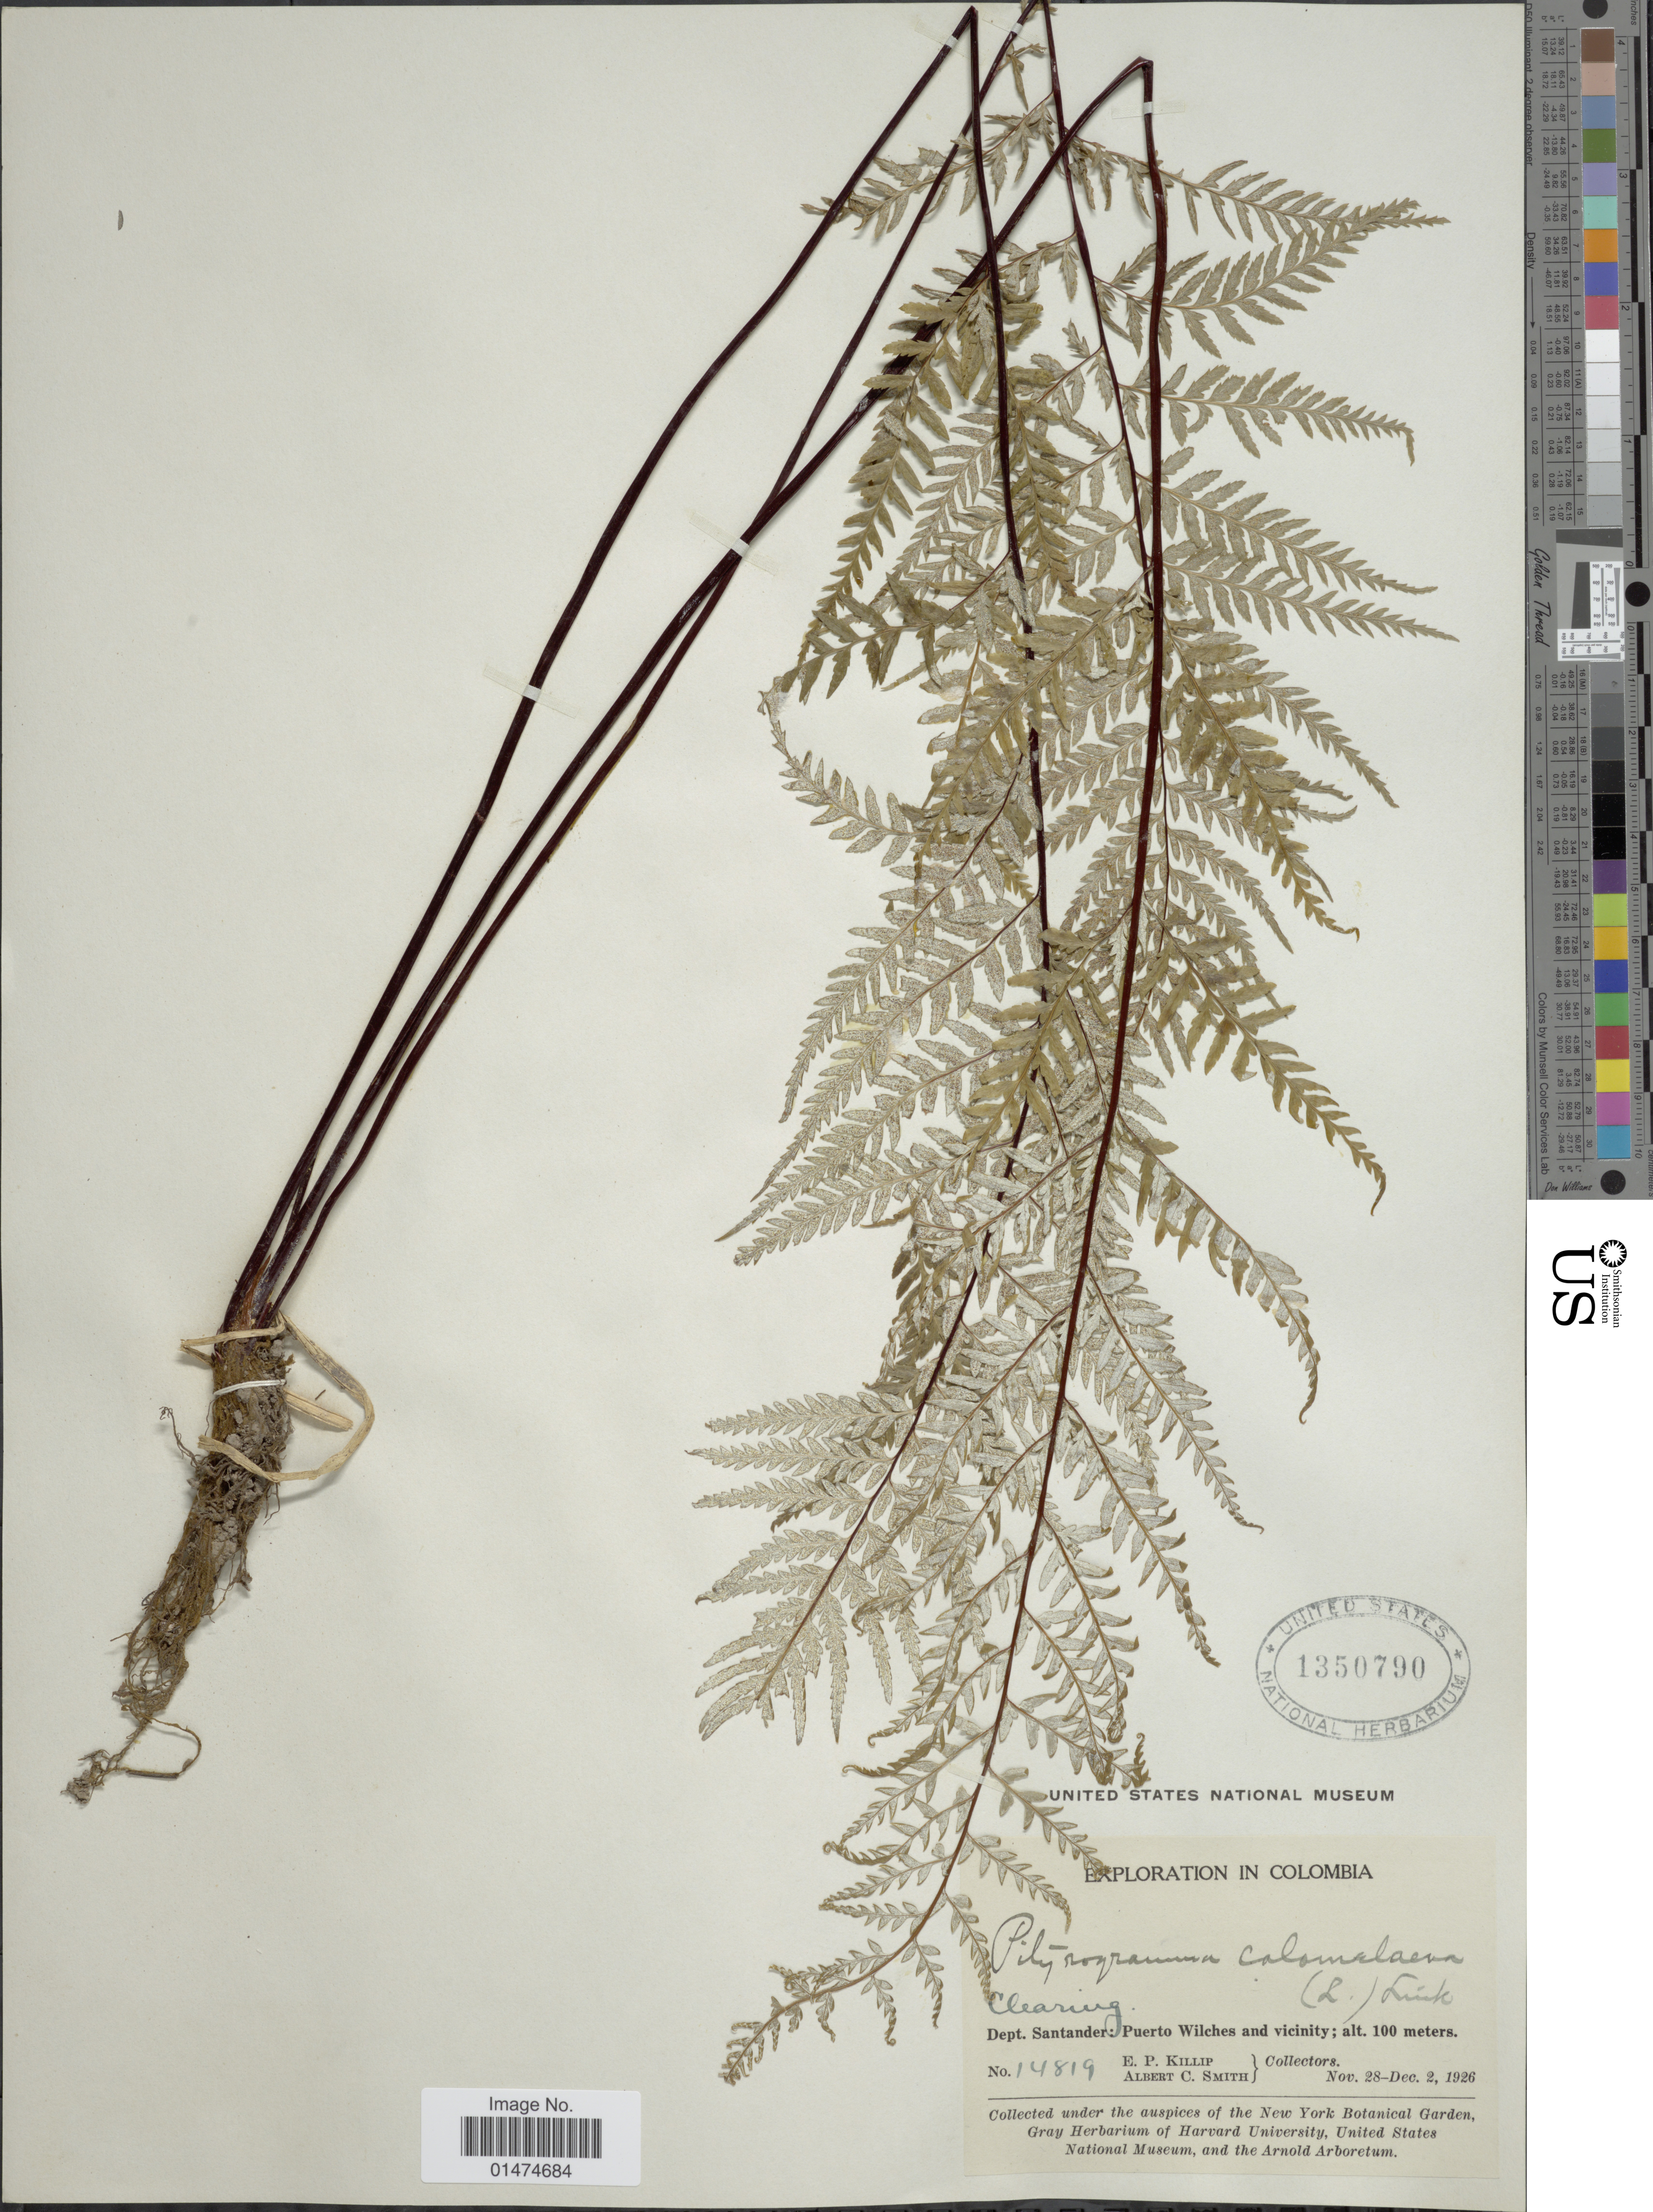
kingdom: Plantae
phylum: Tracheophyta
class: Polypodiopsida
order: Polypodiales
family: Pteridaceae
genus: Pityrogramma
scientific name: Pityrogramma calomelanos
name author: (L.) Link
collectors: E. P. Killip & A. C. Smith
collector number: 14819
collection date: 1926-11-28/1926-12-02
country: Colombia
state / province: Santander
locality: Dept. Santander: Puerto Wilches and vicinity.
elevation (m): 100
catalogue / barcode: US 1350790